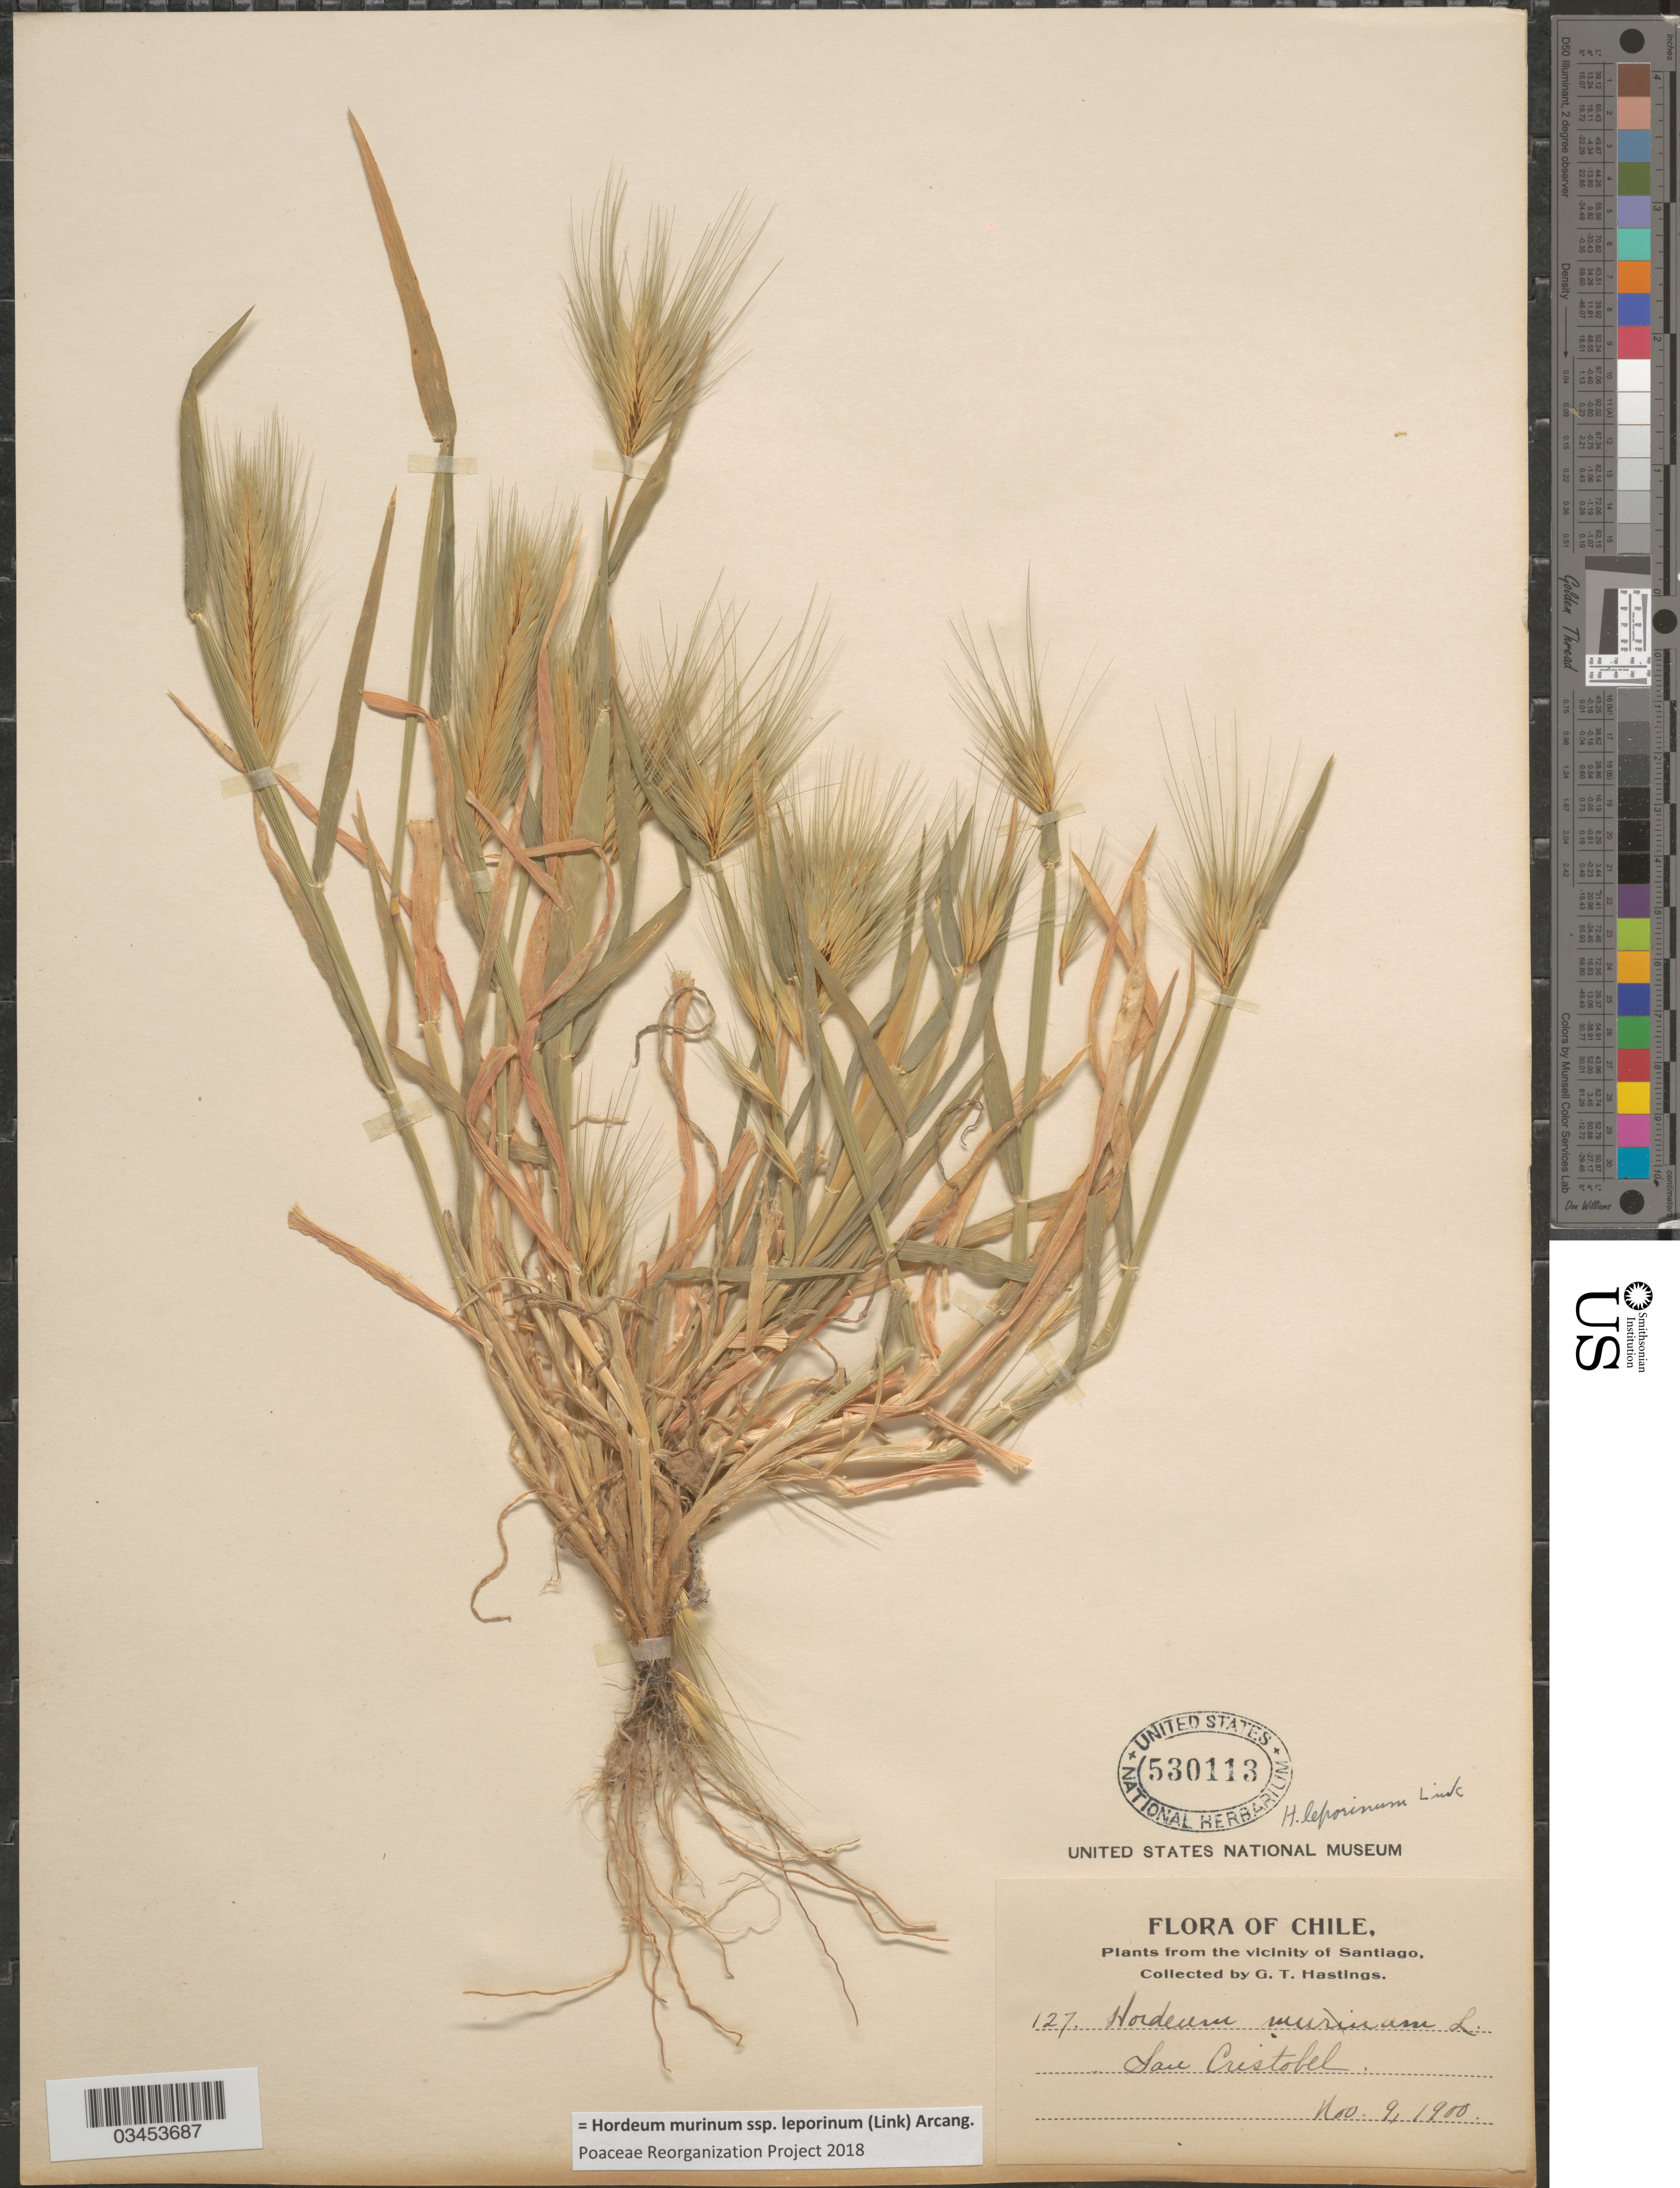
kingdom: Plantae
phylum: Tracheophyta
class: Liliopsida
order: Poales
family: Poaceae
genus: Hordeum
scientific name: Hordeum murinum subsp. leporinum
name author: (Link) Arcang.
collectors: G. Hastings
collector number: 127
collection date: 1900-11-09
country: Chile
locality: The vicinity of Santiago. San Cristobel.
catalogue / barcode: US 530113